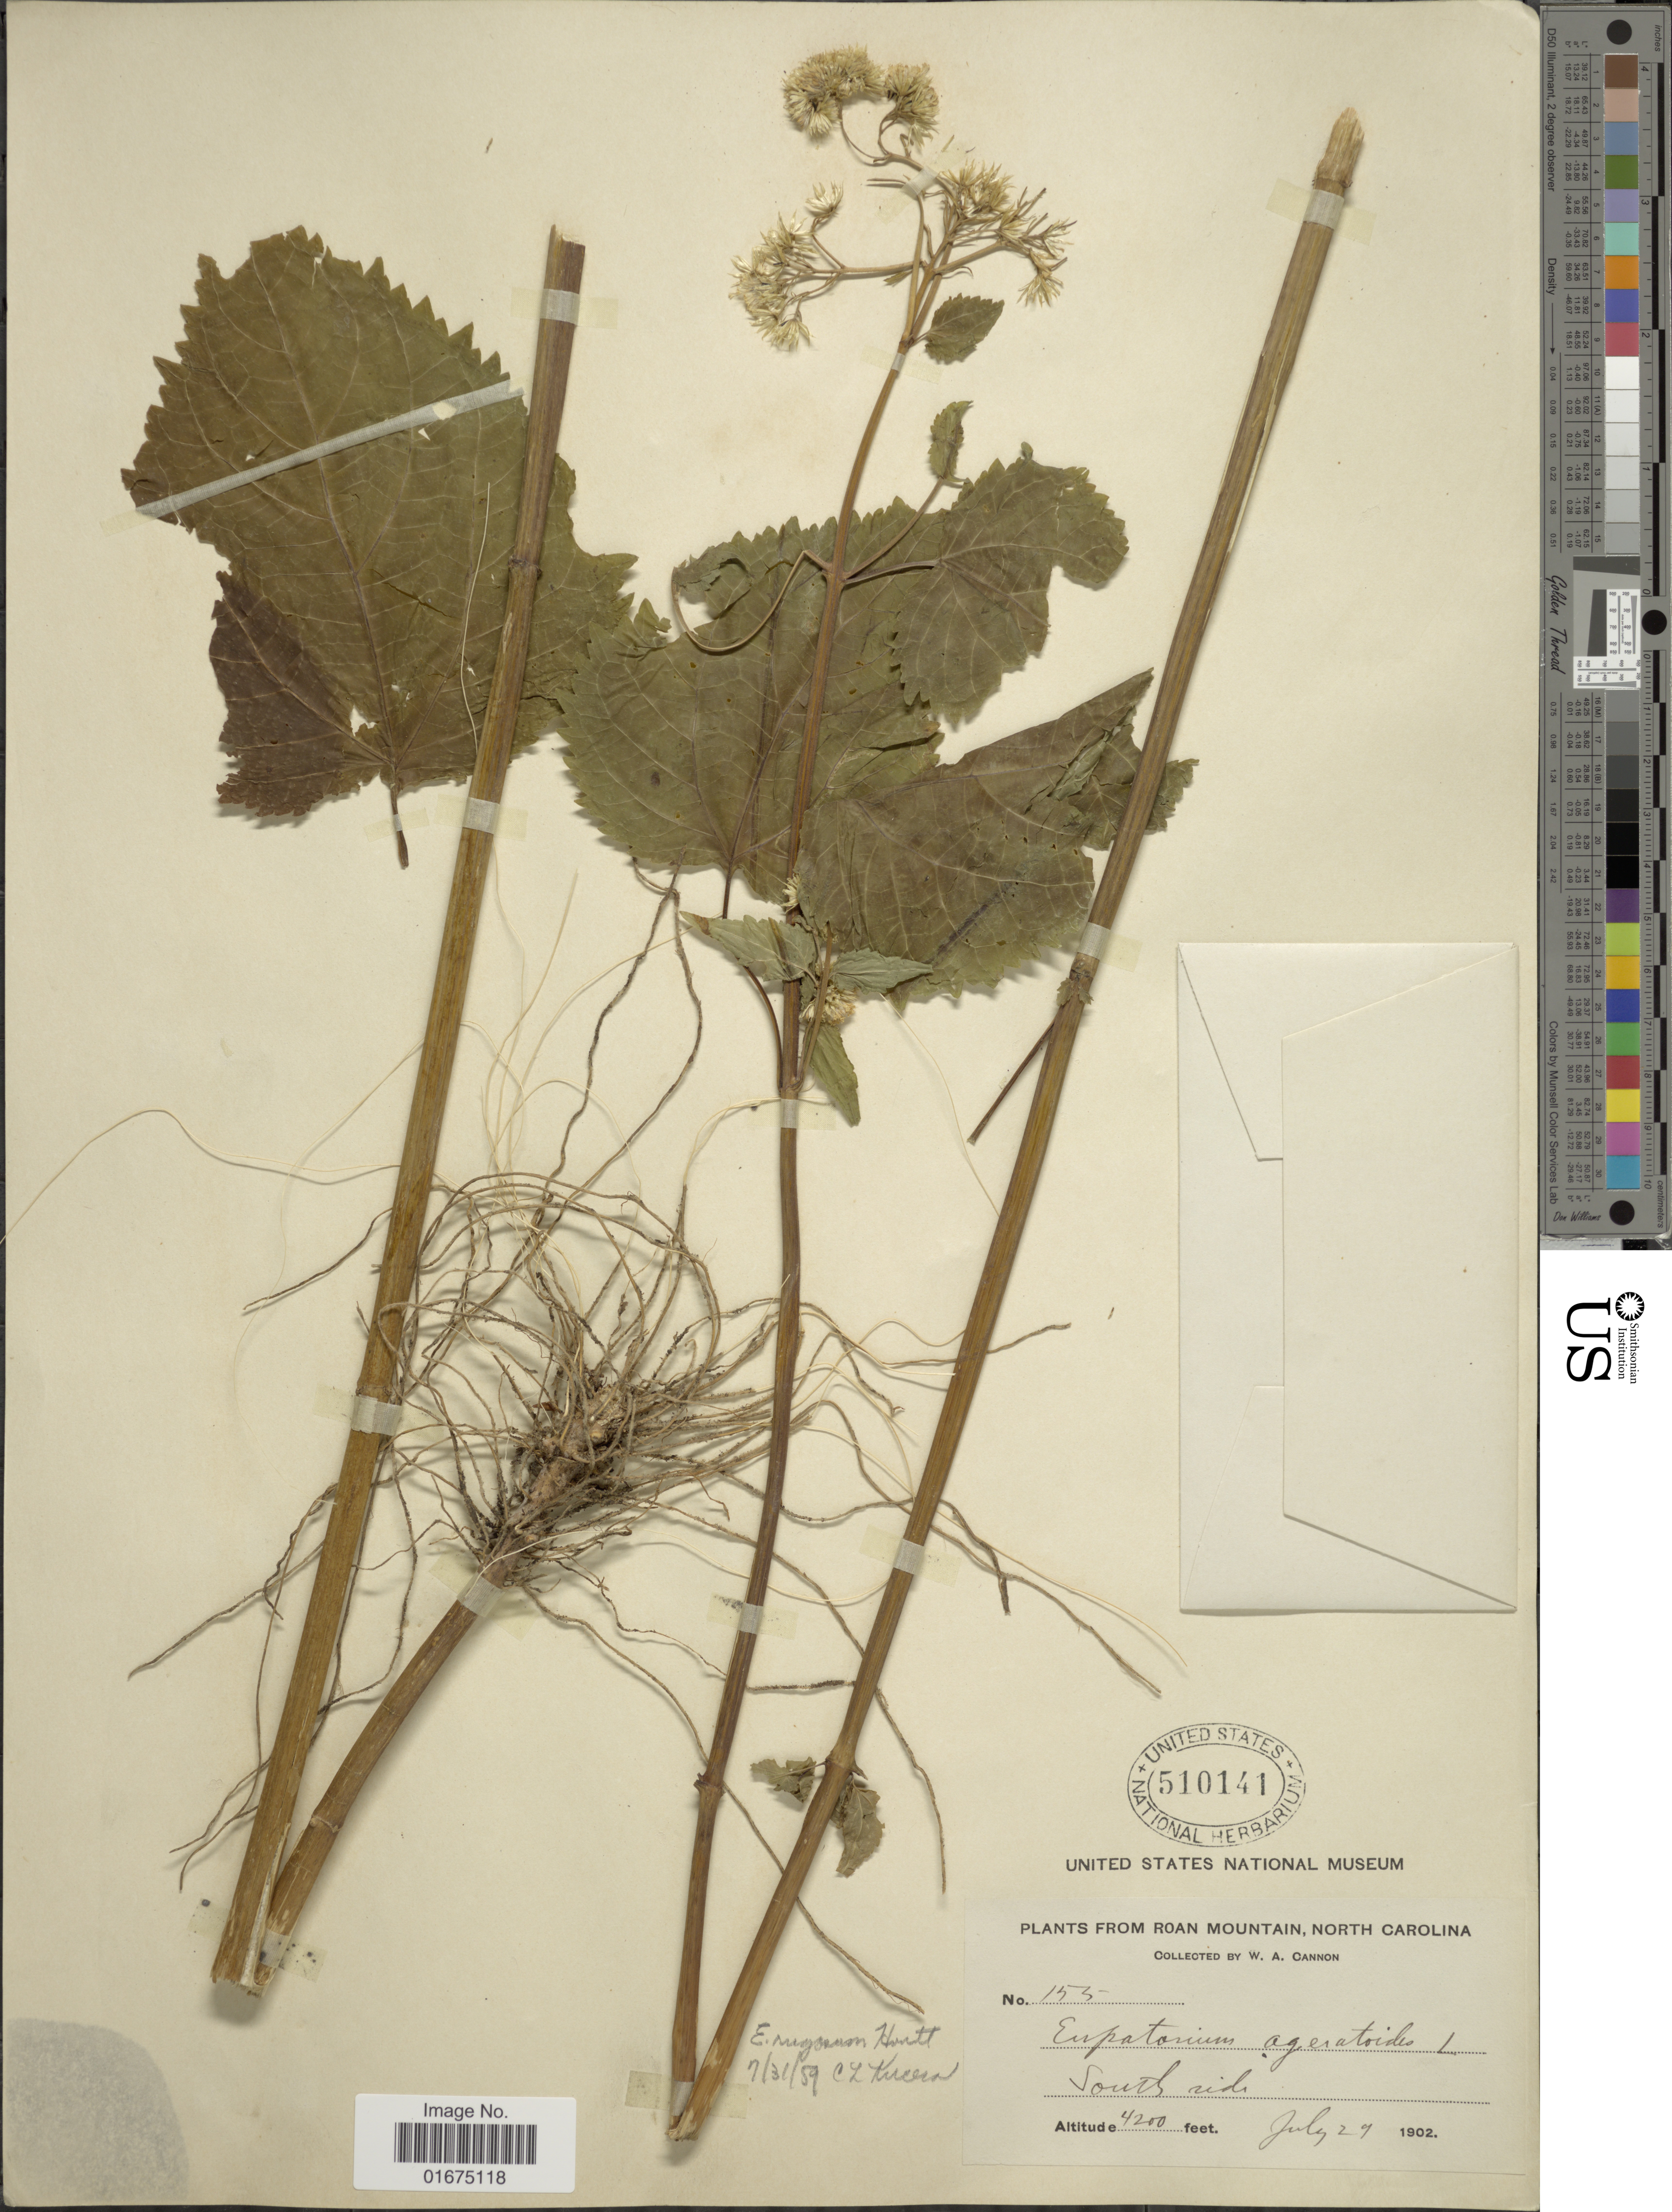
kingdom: Plantae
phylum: Tracheophyta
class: Magnoliopsida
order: Asterales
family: Asteraceae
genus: Ageratina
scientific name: Ageratina altissima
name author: (L.) R.M. King & H. Rob.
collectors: W. Cannon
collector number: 155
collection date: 1902-07-29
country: United States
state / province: North Carolina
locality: Roan Mountain, South side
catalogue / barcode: US 510141